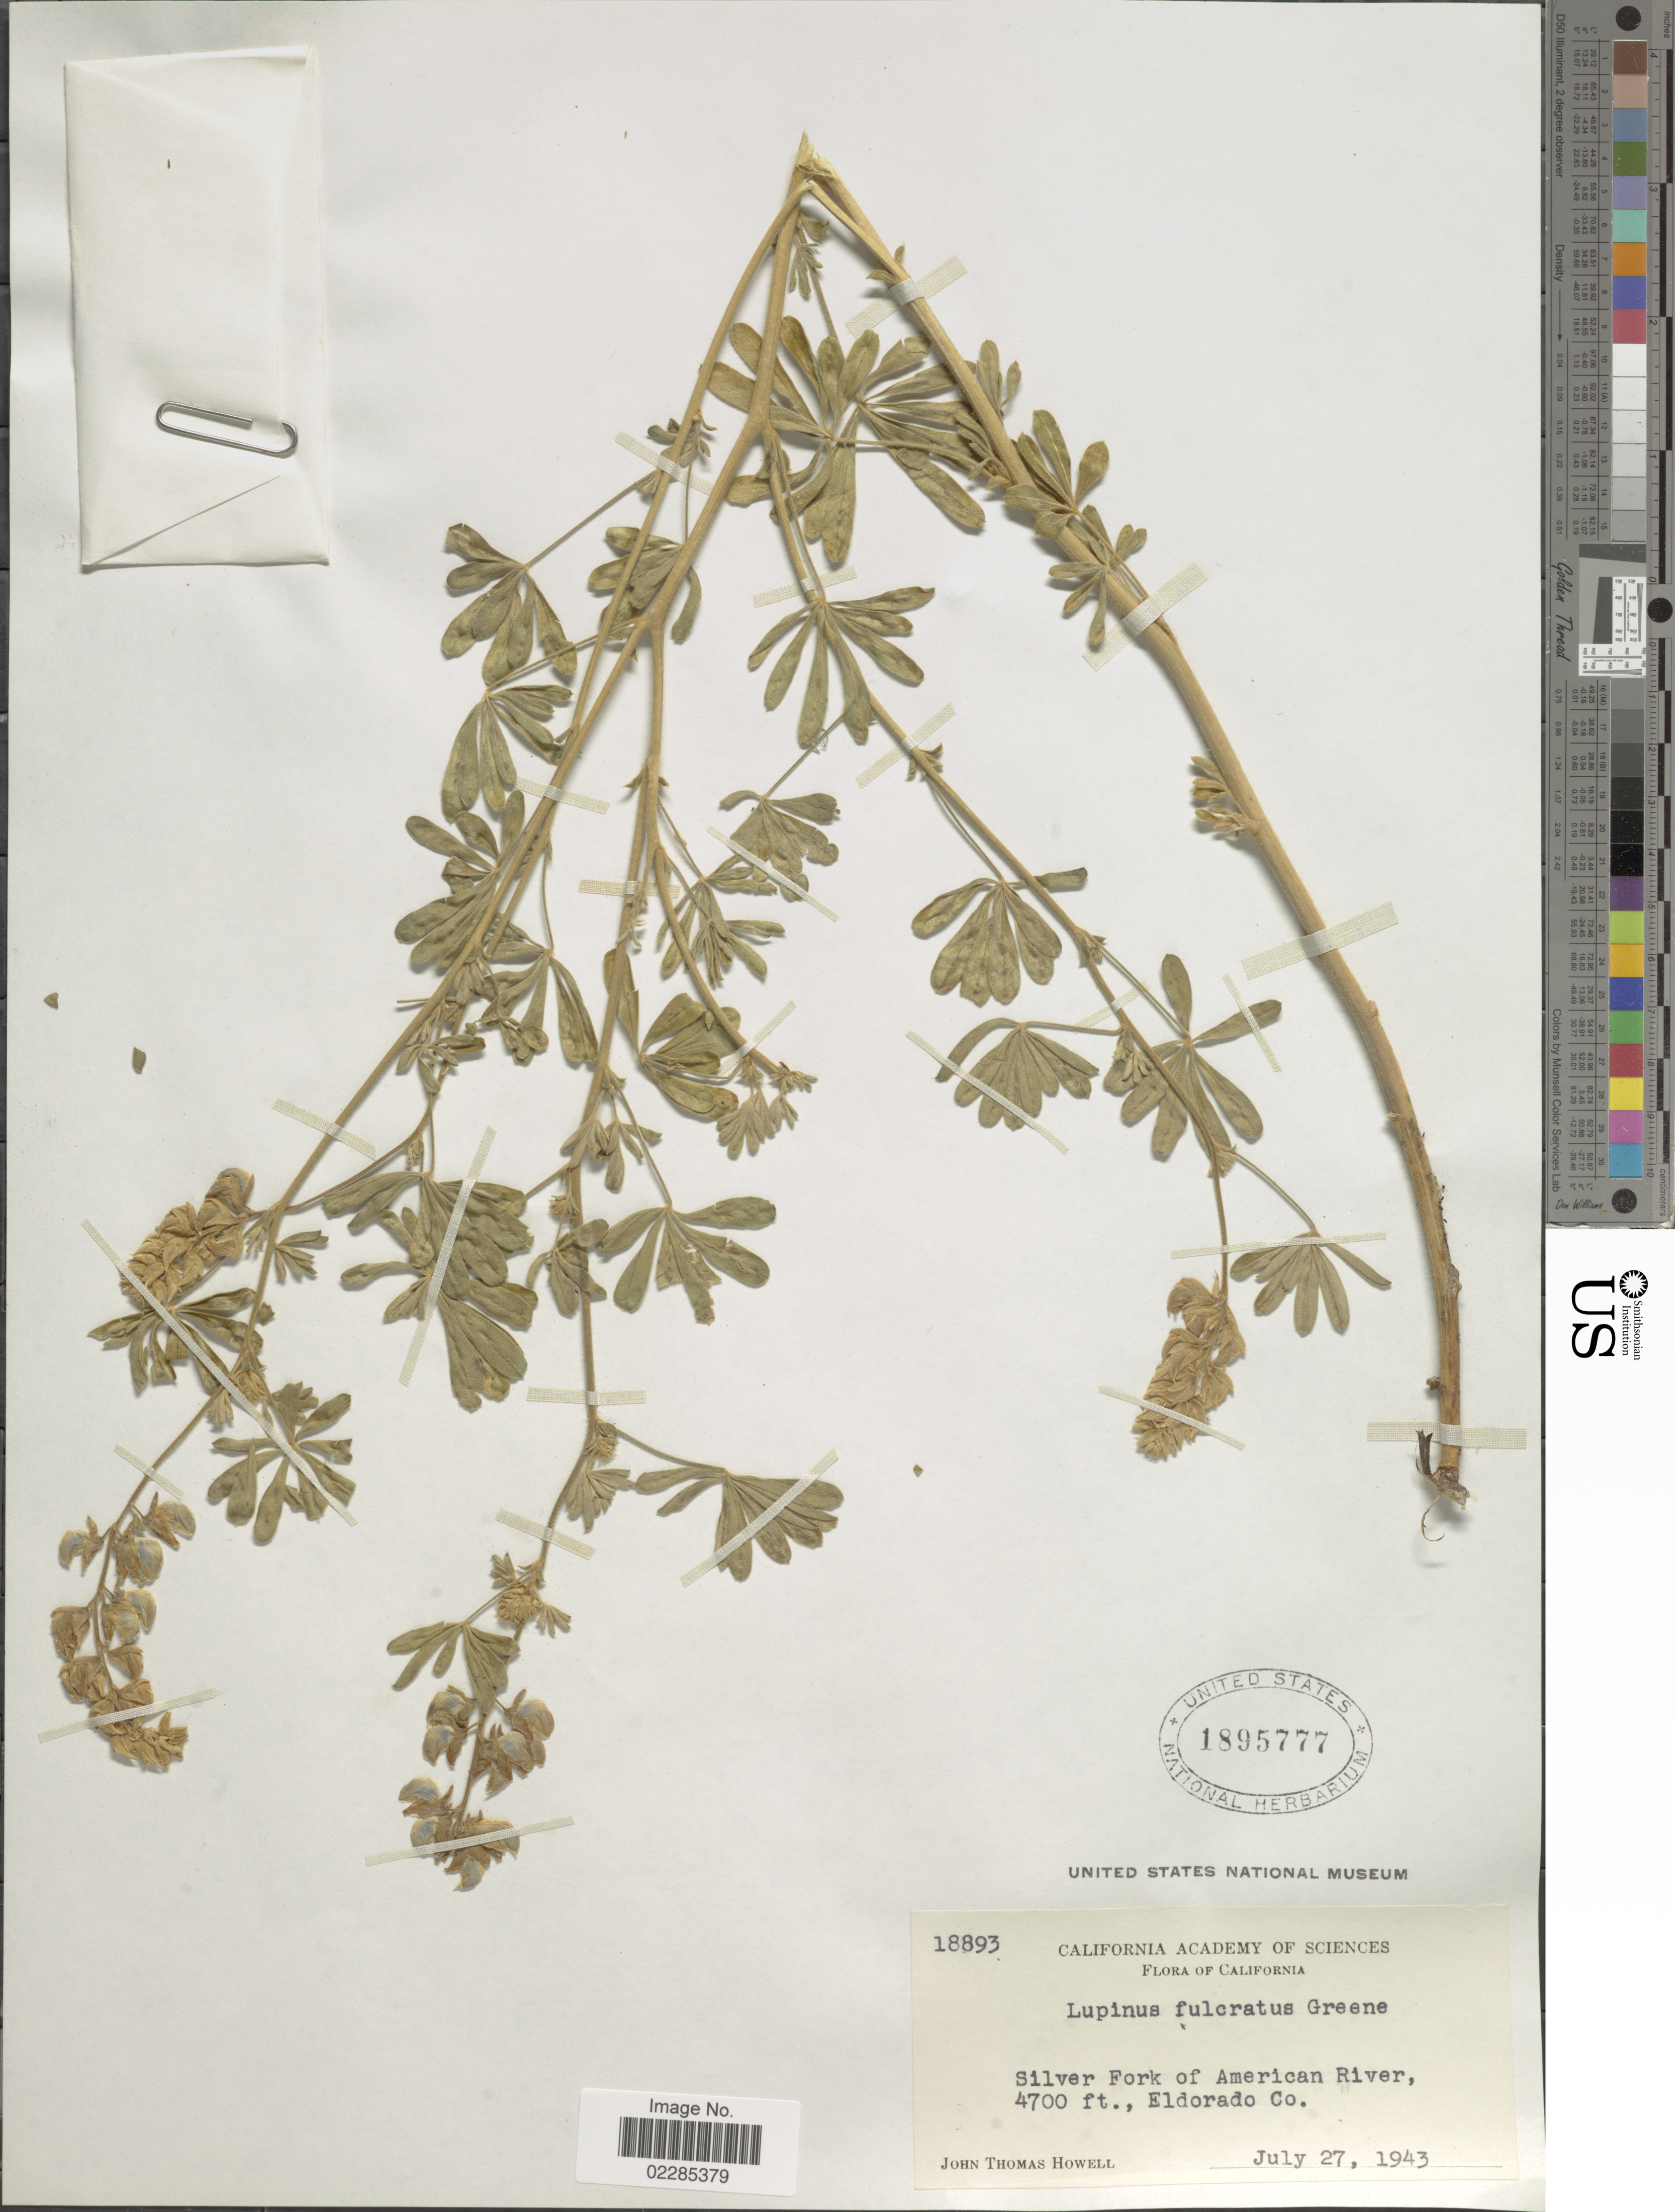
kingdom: Plantae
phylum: Tracheophyta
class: Magnoliopsida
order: Fabales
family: Fabaceae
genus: Lupinus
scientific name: Lupinus fulcratus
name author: Greene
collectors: J. T. Howell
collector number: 18893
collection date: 1943-07-27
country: United States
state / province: California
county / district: El Dorado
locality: Silver Fork of American River., Eldorado Co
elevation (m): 1433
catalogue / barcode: US 1895777